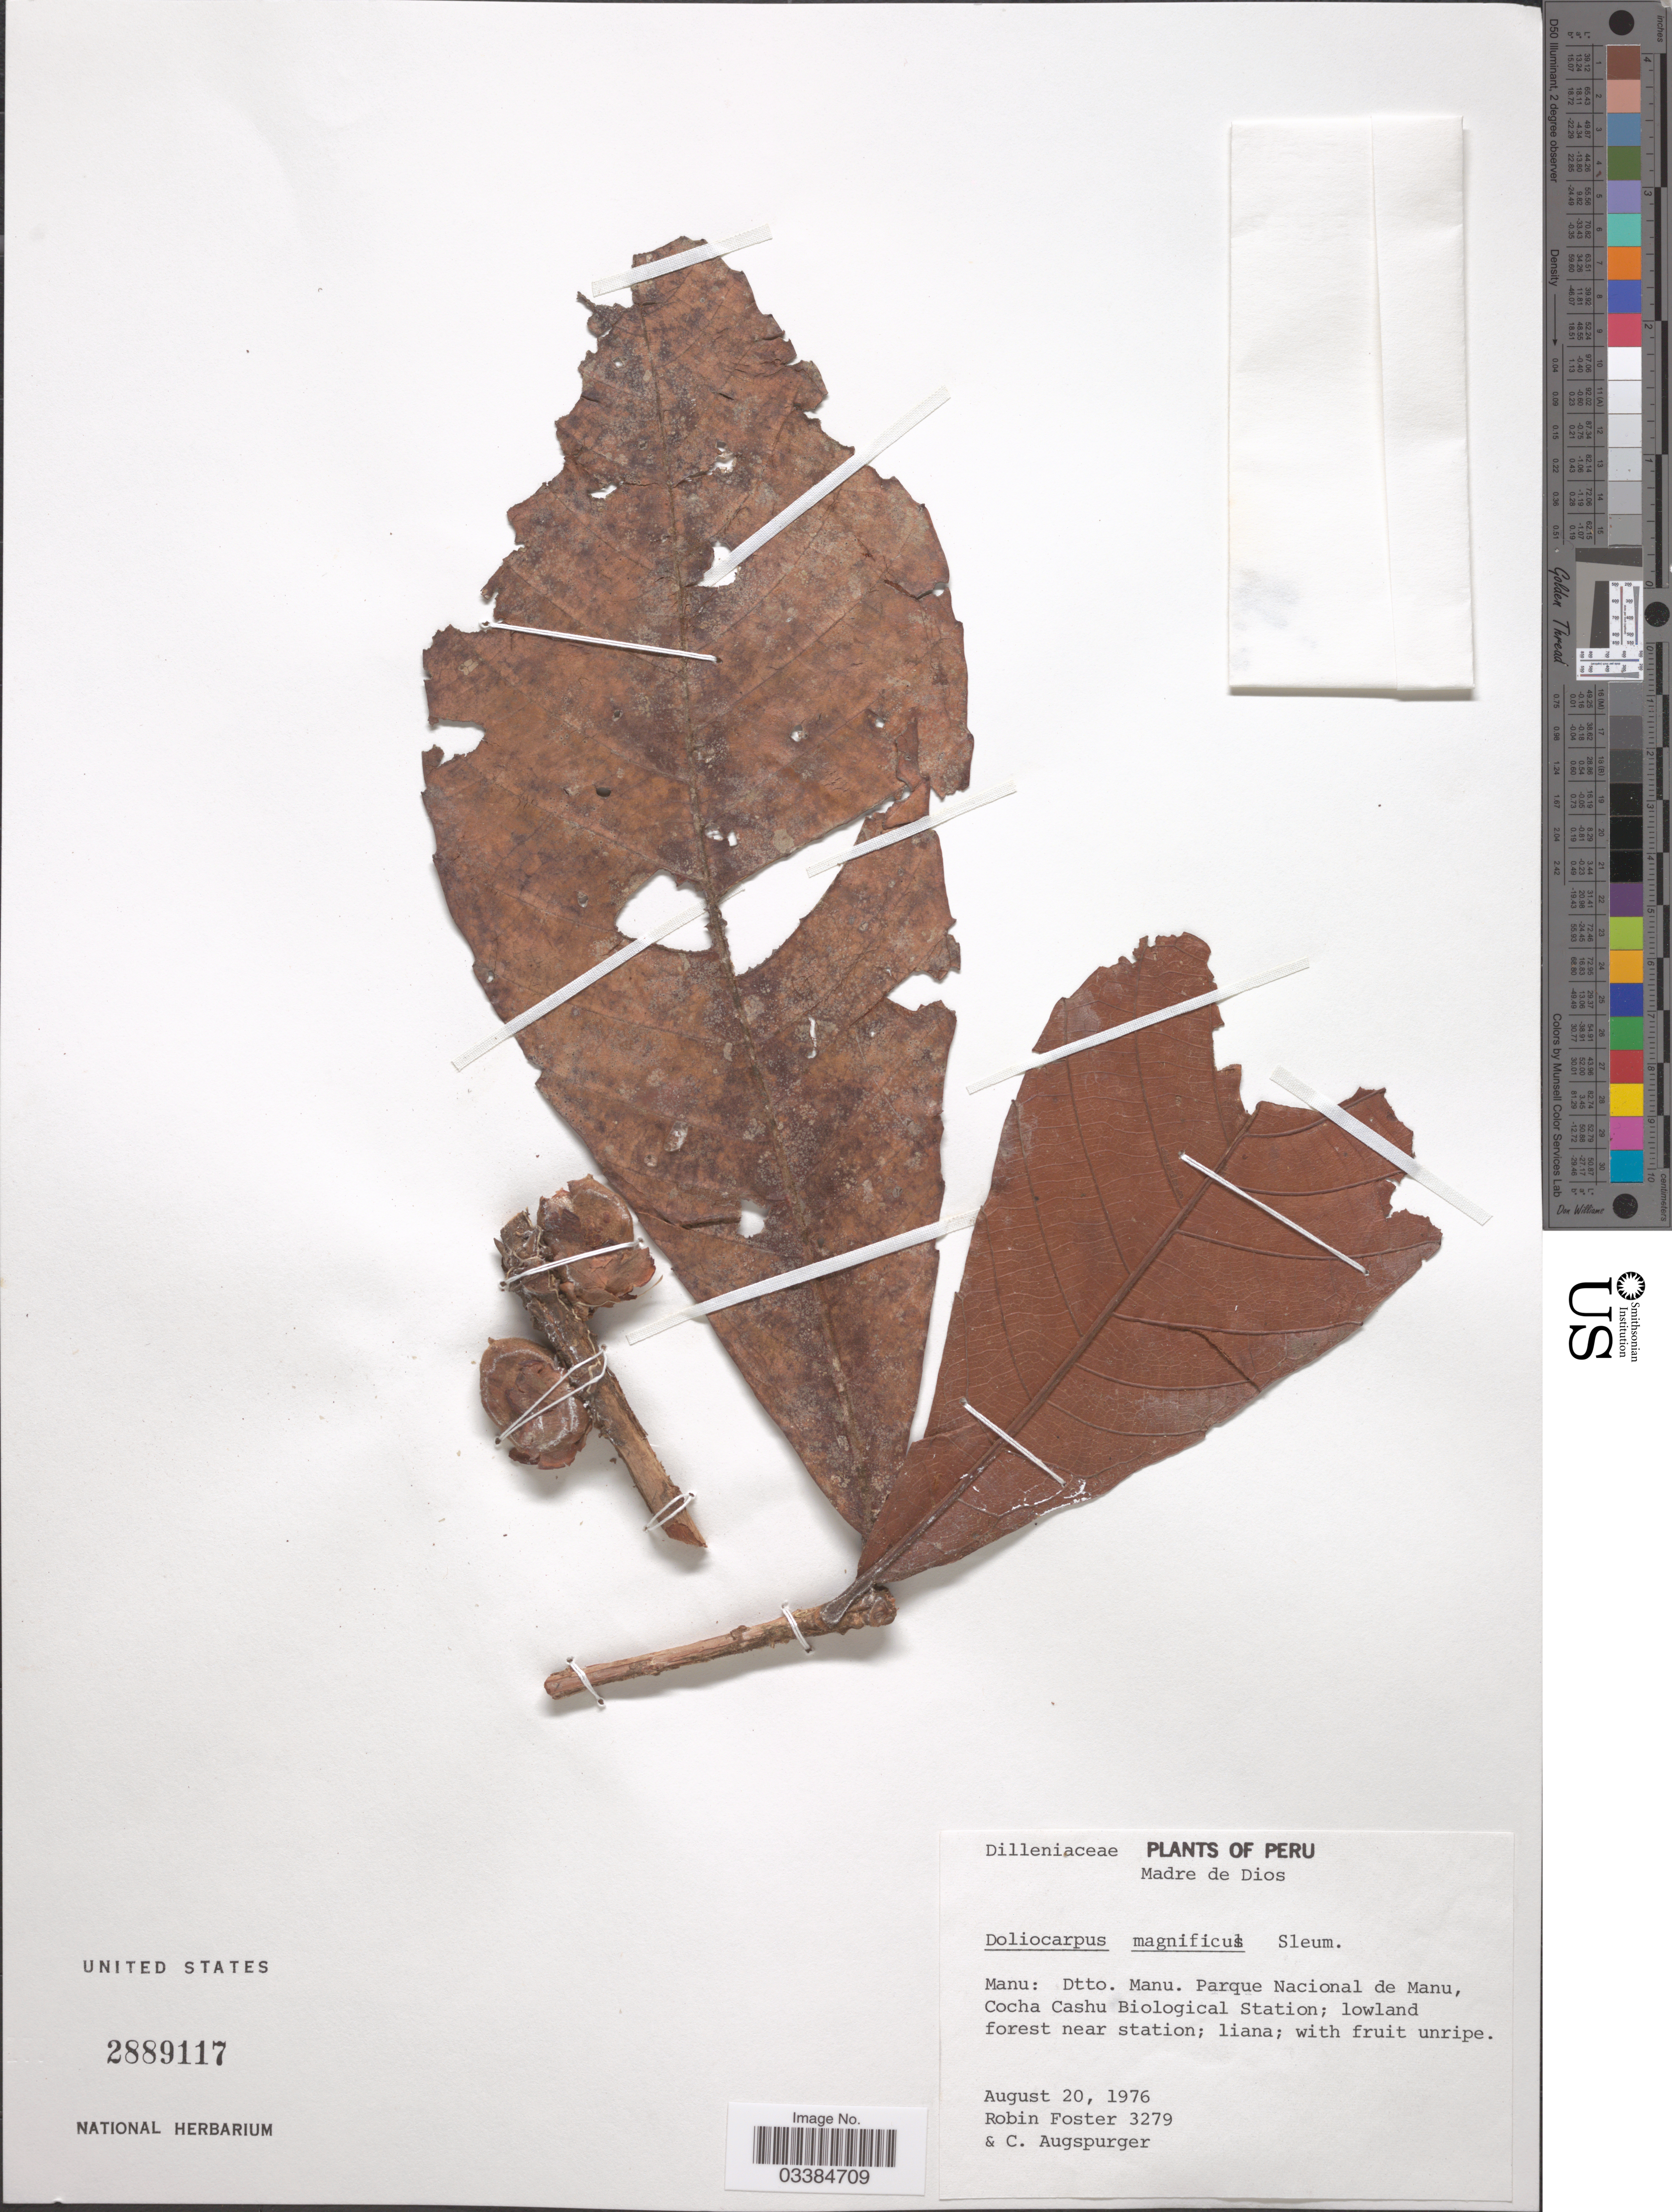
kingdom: Plantae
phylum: Tracheophyta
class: Magnoliopsida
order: Dilleniales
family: Dilleniaceae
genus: Doliocarpus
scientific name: Doliocarpus magnificus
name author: Sleumer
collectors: R. B. Foster & C. Augspurger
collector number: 3279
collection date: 1976-08-20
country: Peru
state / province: Madre de Dios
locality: Manu: Dtto. Manu. Parque Nacional de Manu, Cocha Cashu Biological Station; lowland forest near station.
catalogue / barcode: US 2889117